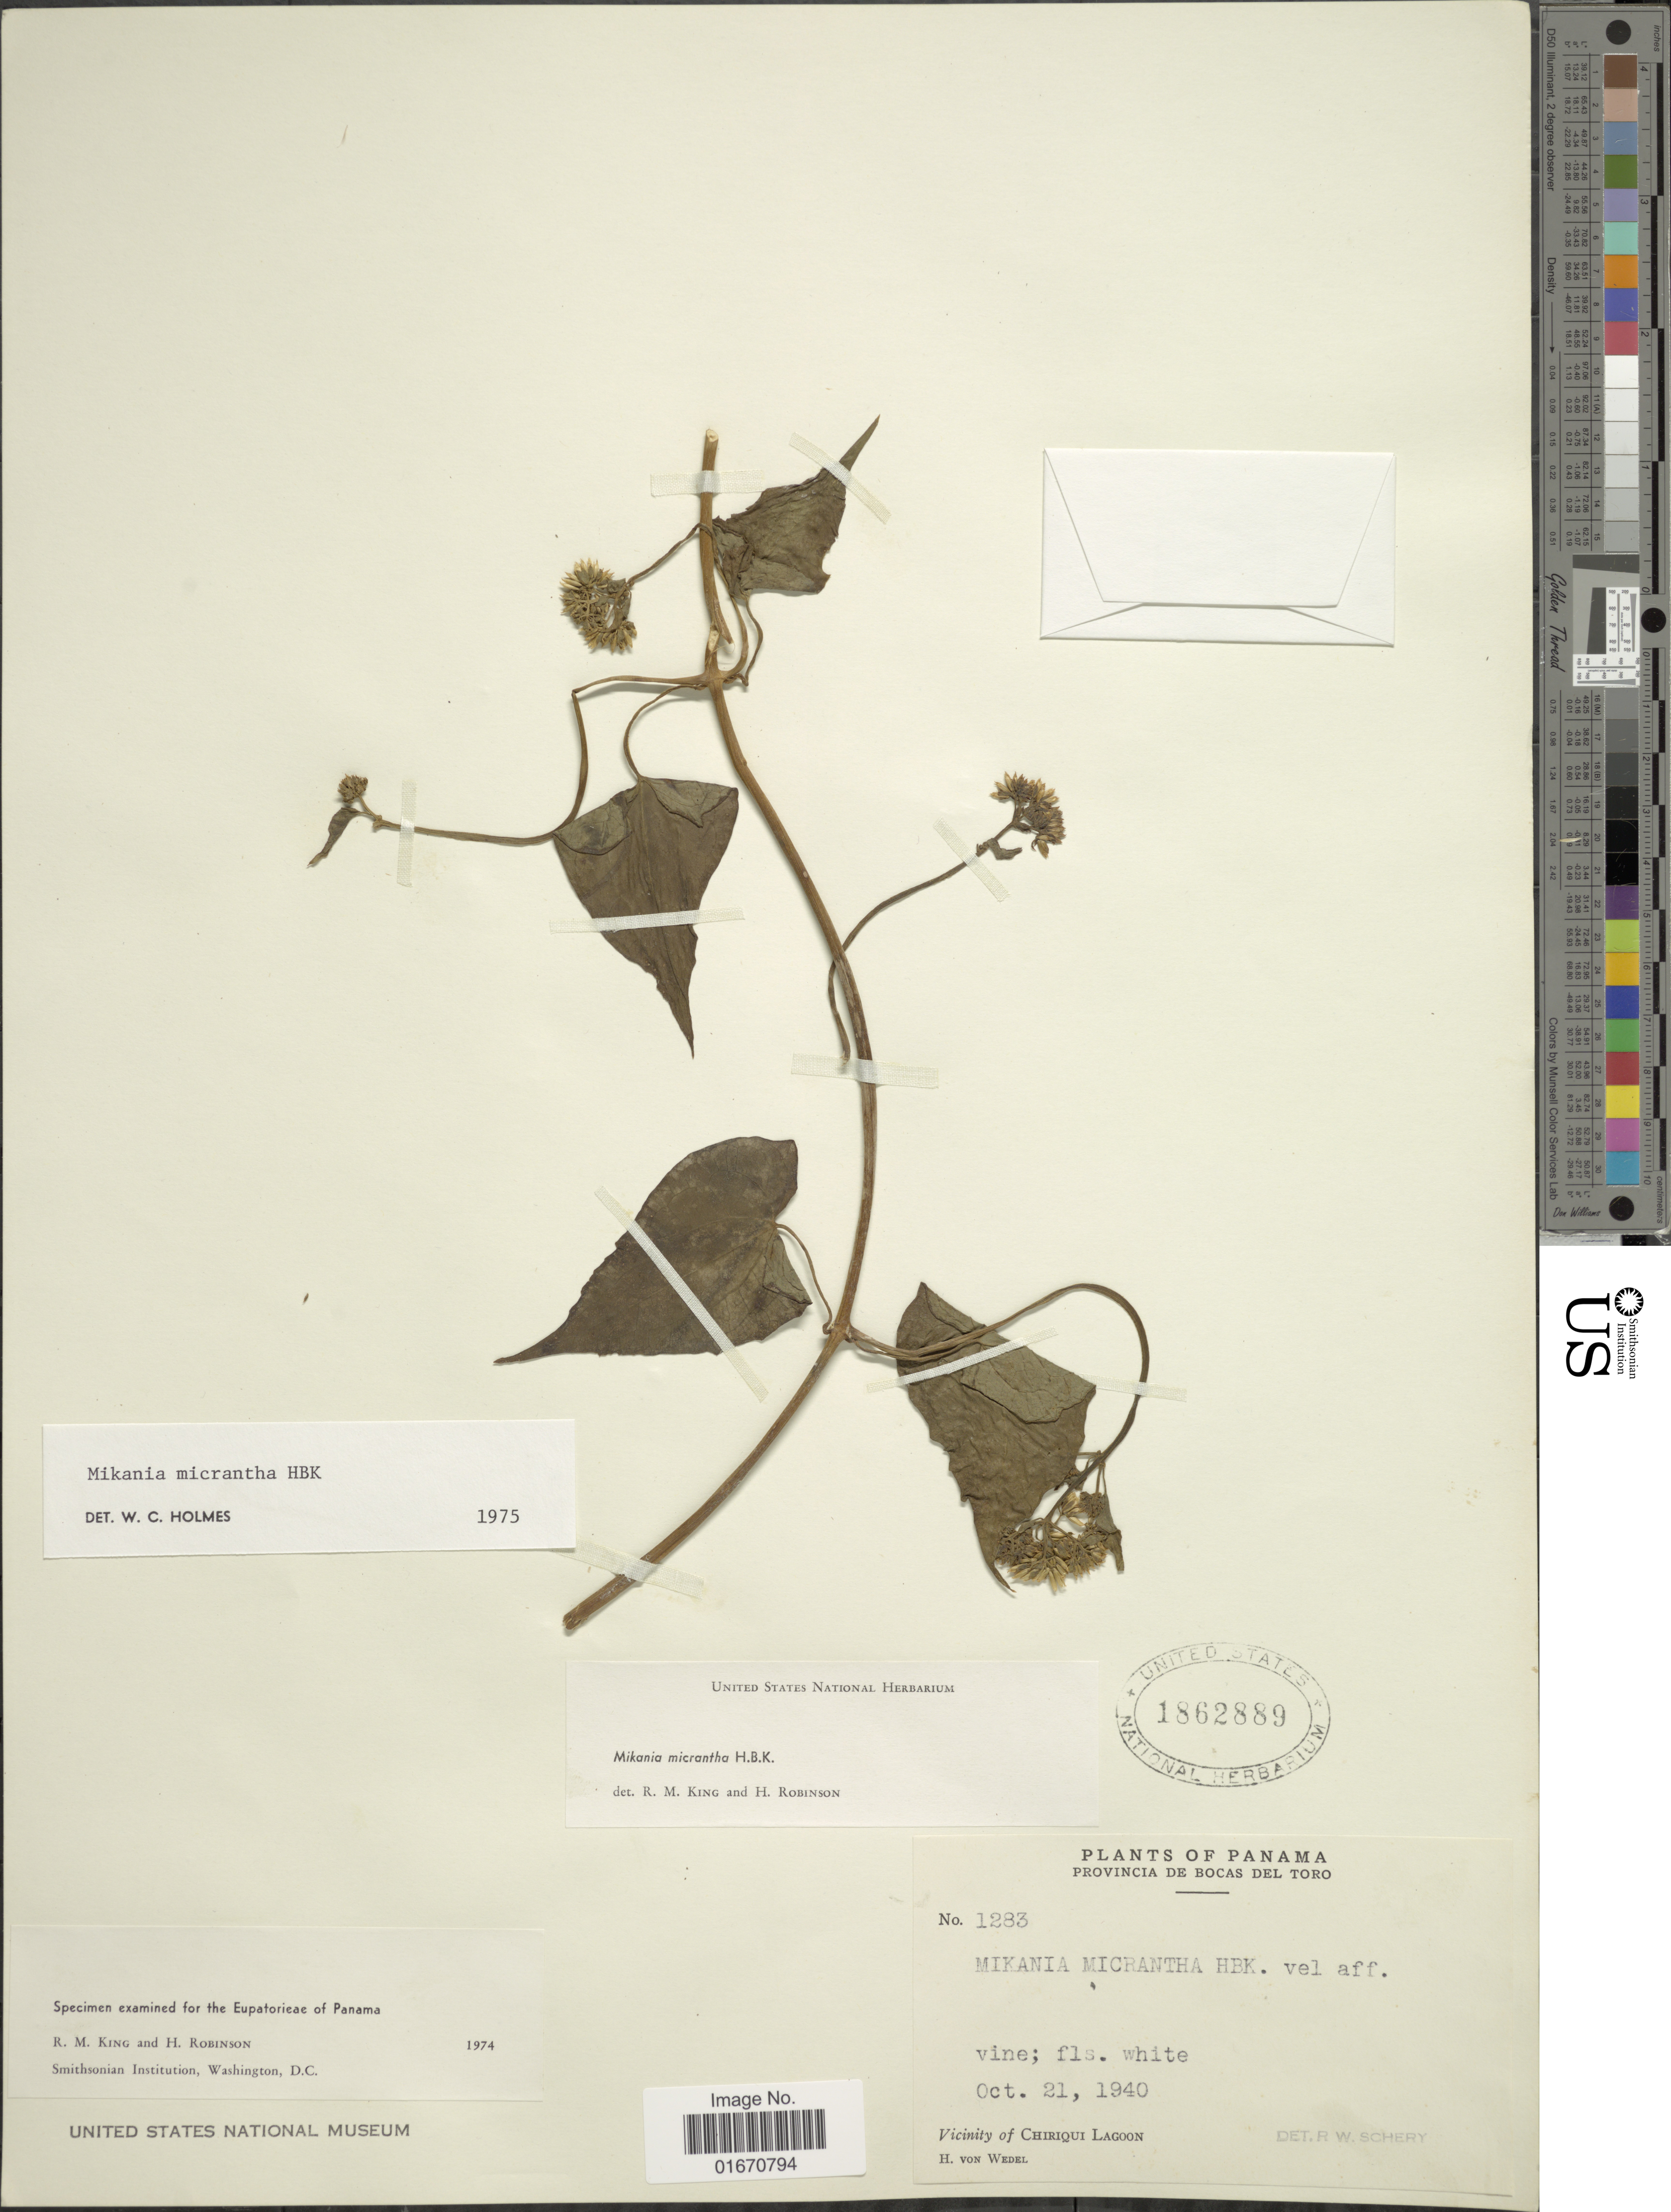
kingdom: Plantae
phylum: Tracheophyta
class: Magnoliopsida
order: Asterales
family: Asteraceae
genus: Mikania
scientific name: Mikania micrantha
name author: Kunth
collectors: H. von Wedel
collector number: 1283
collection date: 1940-10-21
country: Panama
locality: Provincia de Bocas del Toro, Vicinity of Chiriqui Lagoon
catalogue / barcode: US 1862889